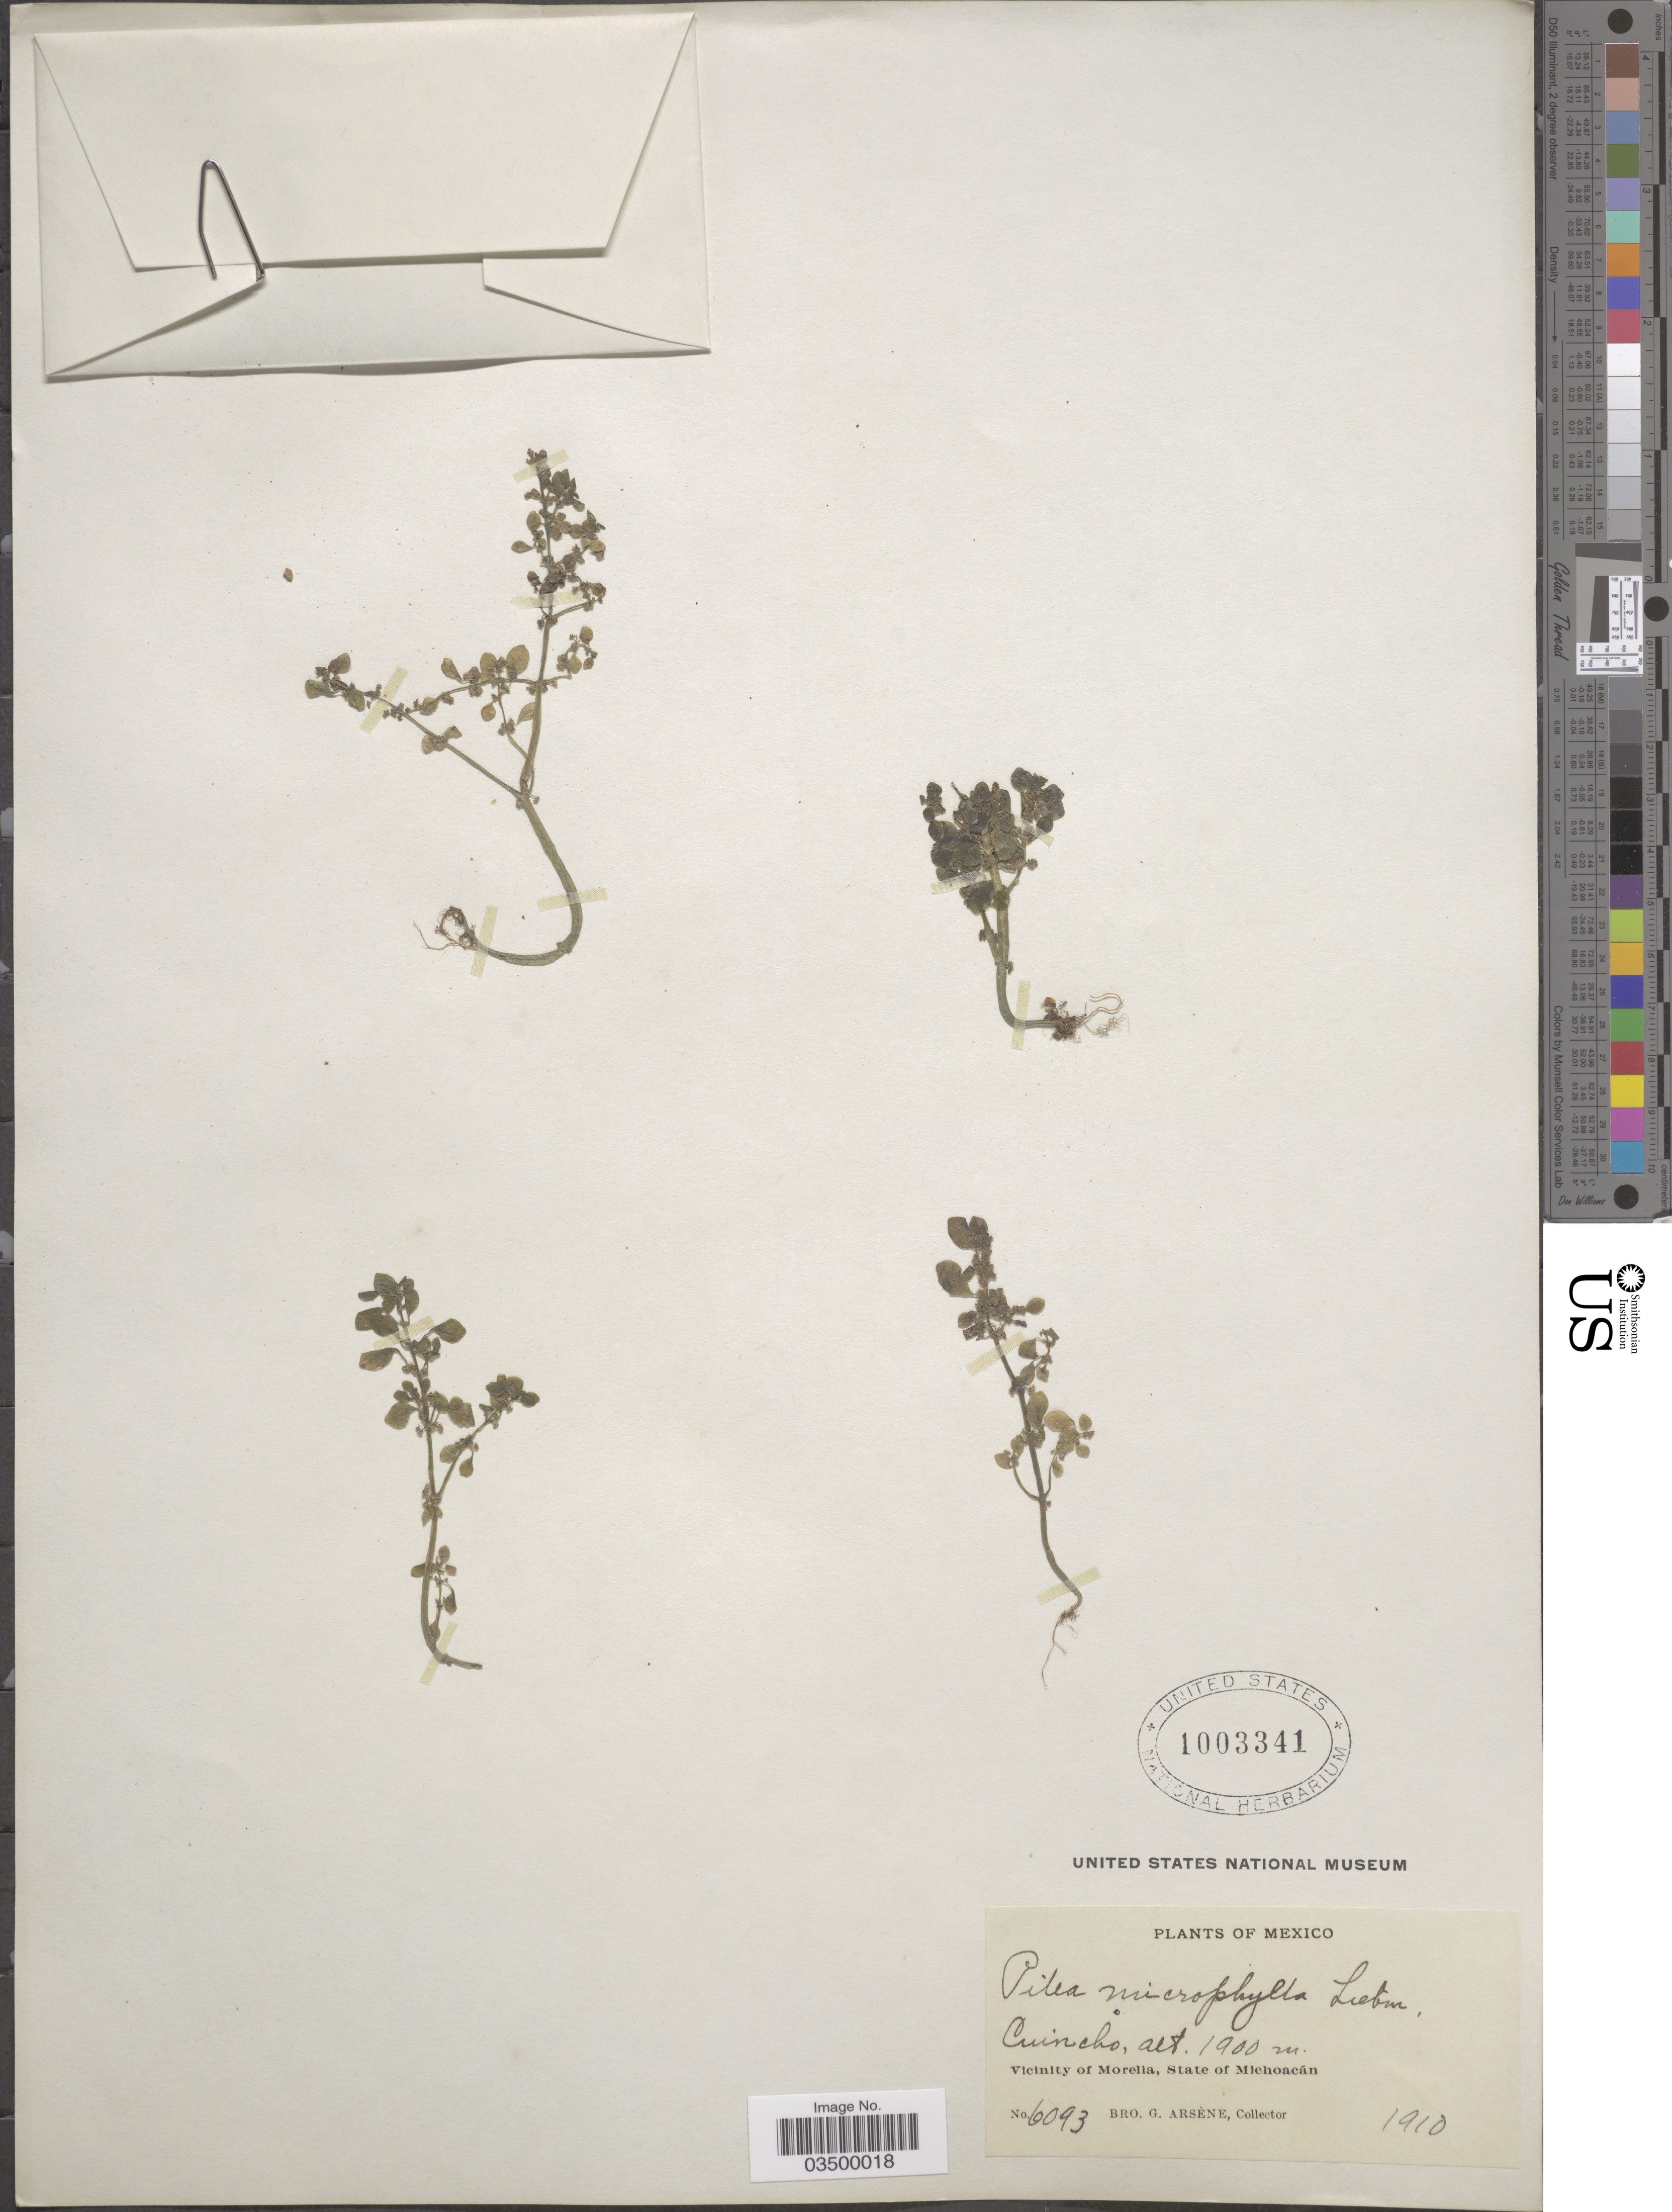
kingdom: Plantae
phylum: Tracheophyta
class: Magnoliopsida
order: Rosales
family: Urticaceae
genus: Pilea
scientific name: Pilea microphylla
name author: (L.) Liebm.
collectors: Bro. G. Arsène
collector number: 6093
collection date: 1910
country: Mexico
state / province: Michoacán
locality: Cuincho. Vicinity of Morelia.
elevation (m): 1900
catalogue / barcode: US 1003341